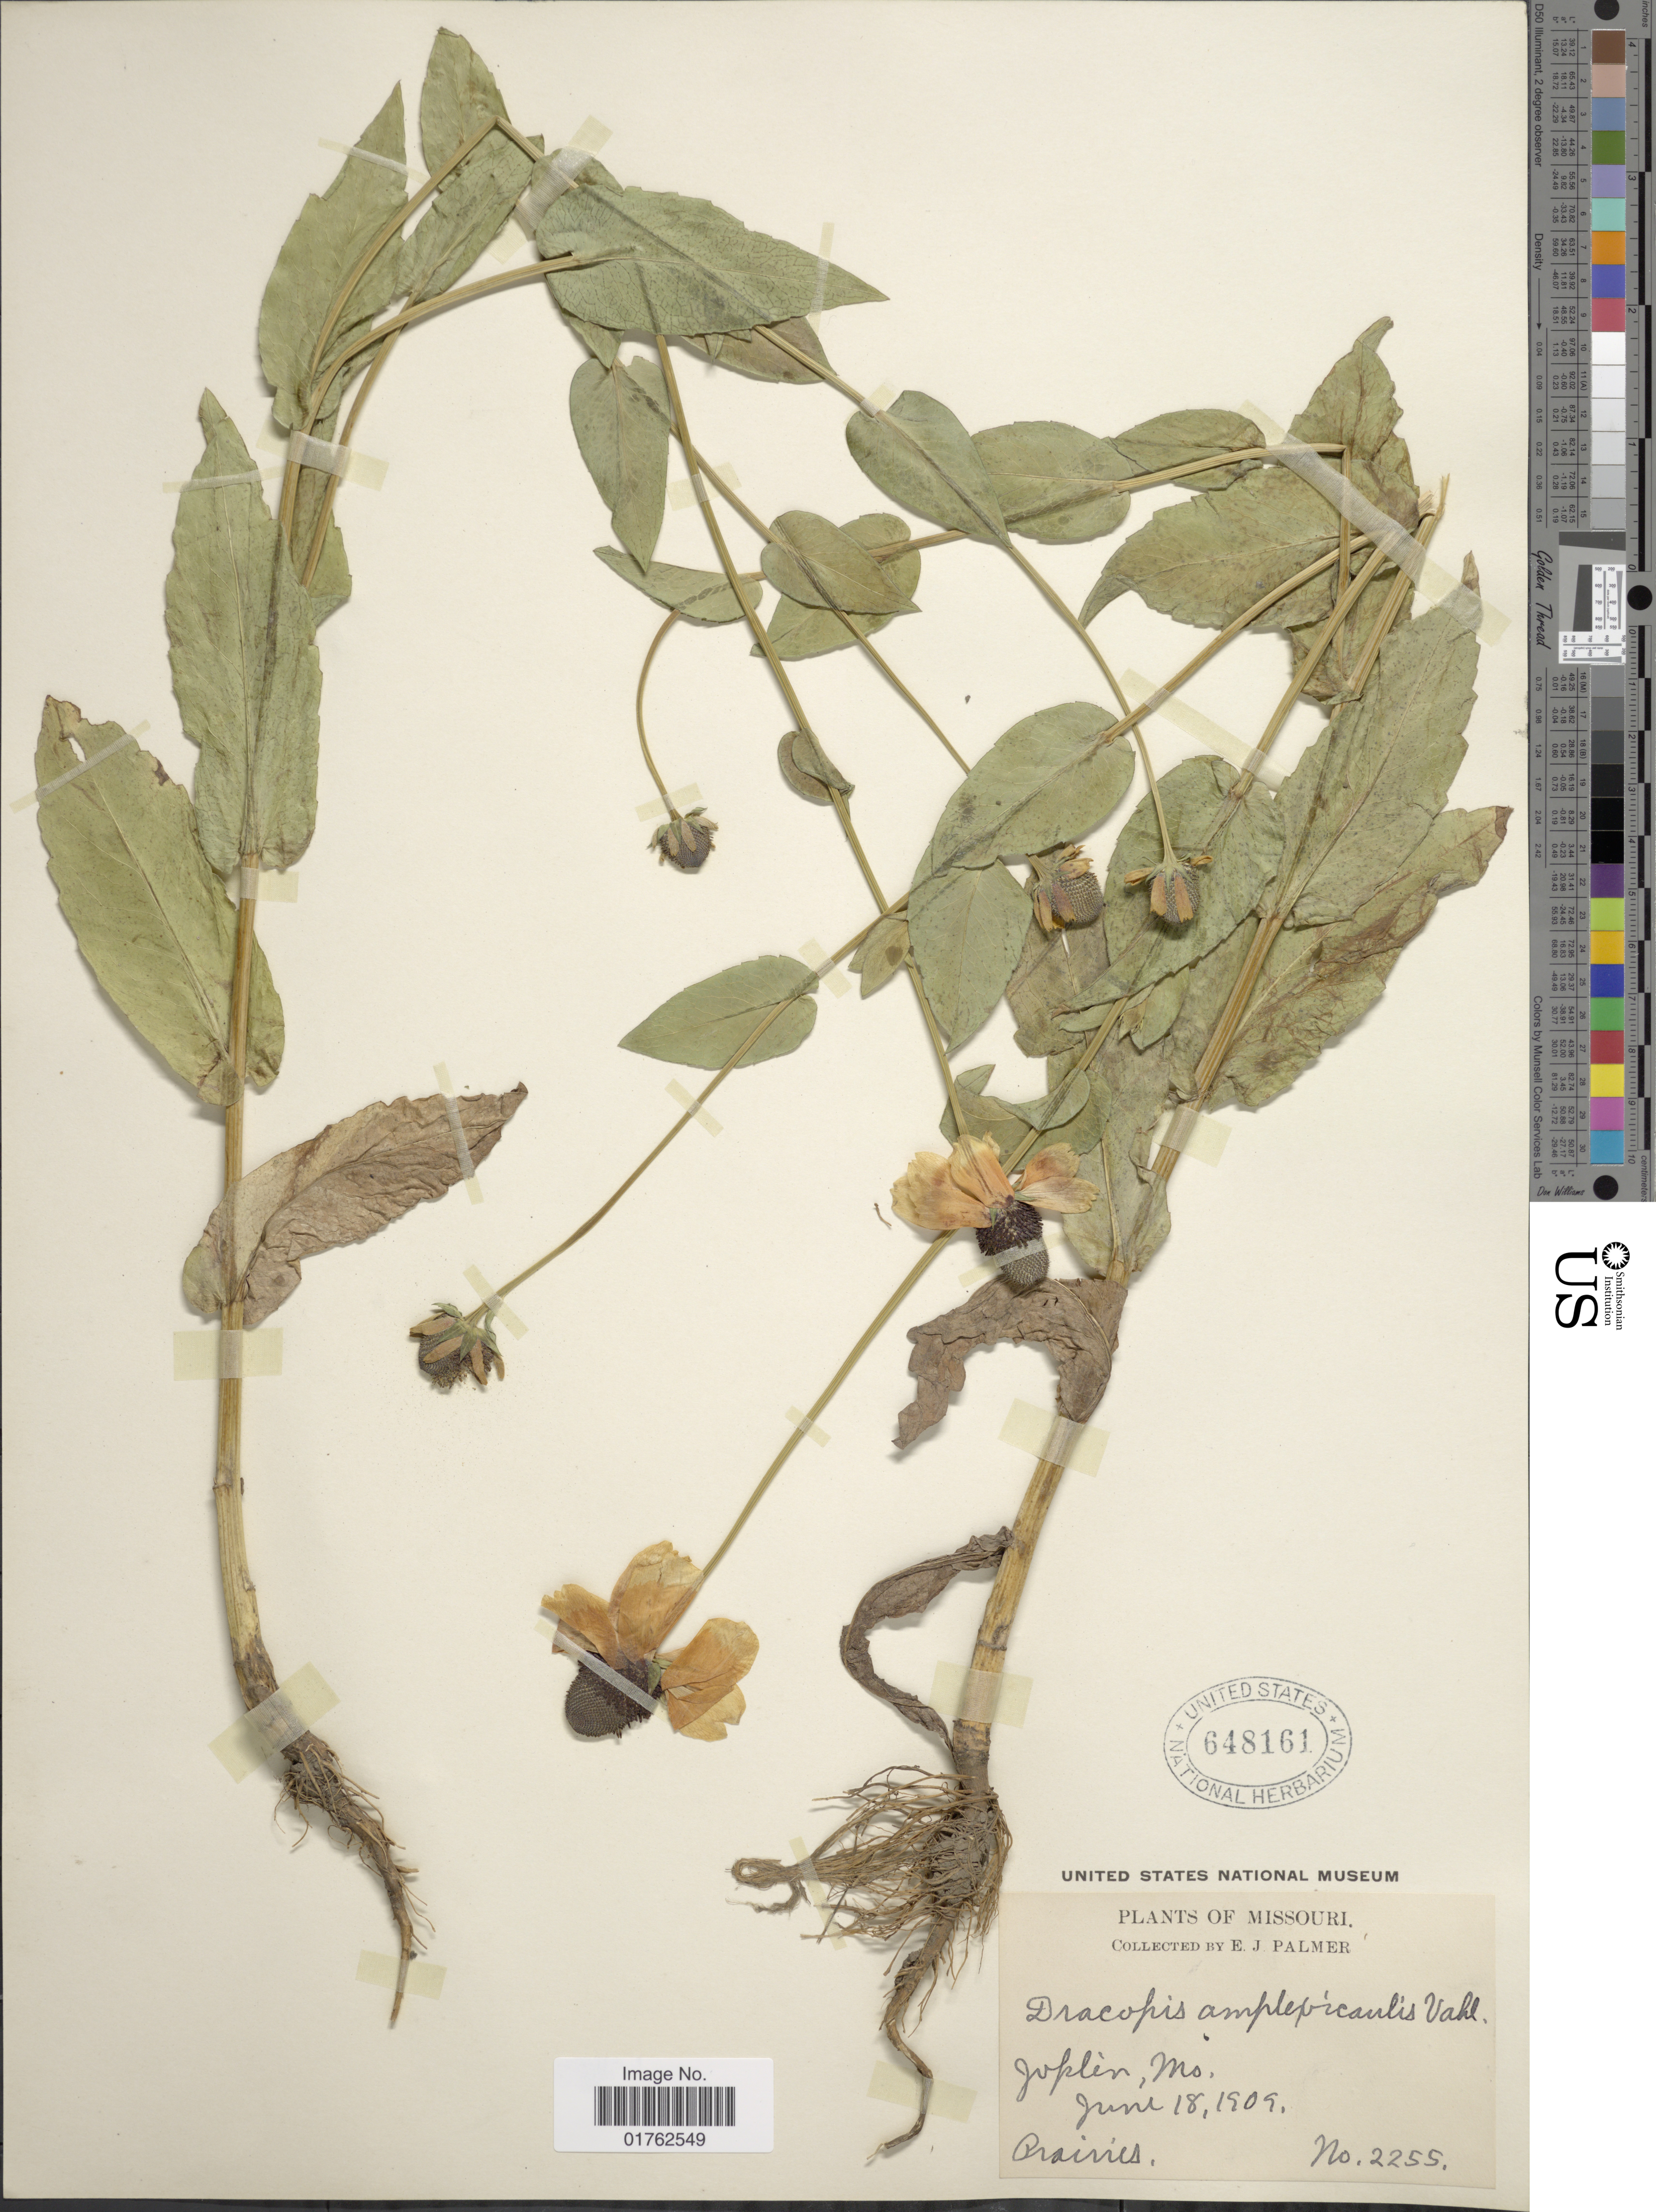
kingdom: Plantae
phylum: Tracheophyta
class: Magnoliopsida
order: Asterales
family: Asteraceae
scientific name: Dracopis amplexicaulis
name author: (Vahl) Cass.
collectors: E. J. Palmer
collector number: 2255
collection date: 1909-06-18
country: United States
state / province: Missouri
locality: Joplin, Mo.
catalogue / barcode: US 648161